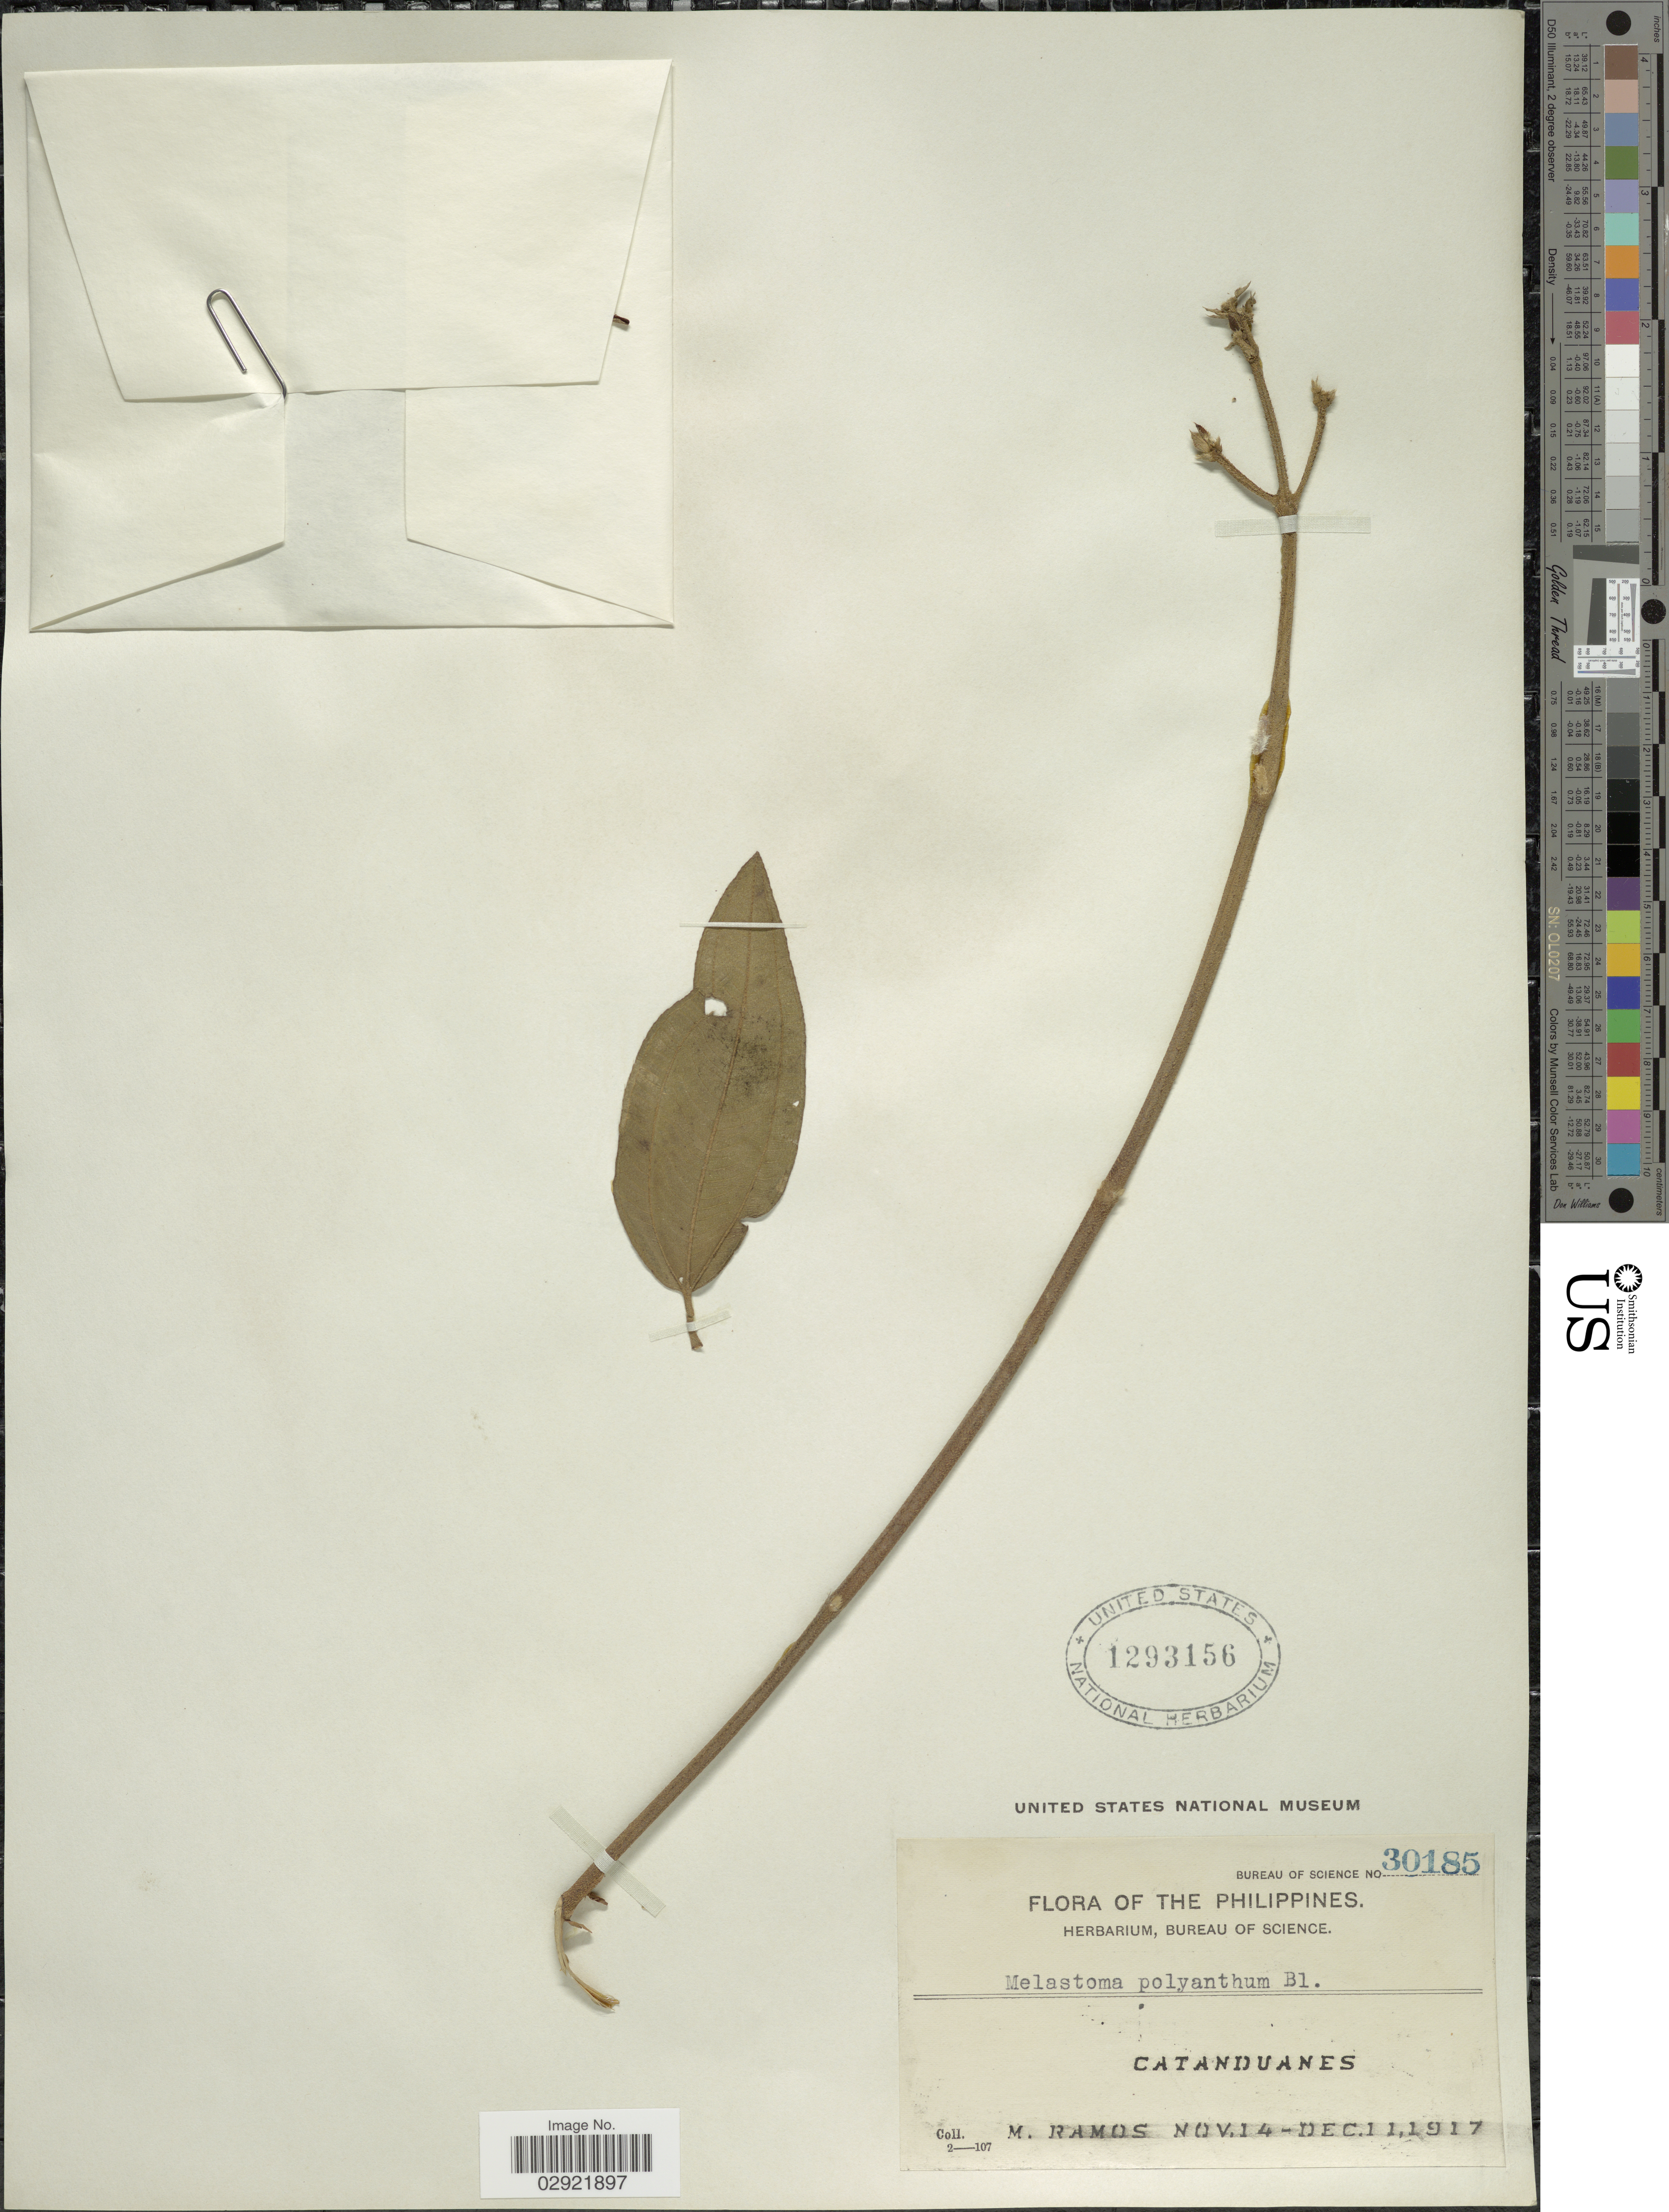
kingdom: Plantae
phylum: Tracheophyta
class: Magnoliopsida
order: Myrtales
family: Melastomataceae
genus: Melastoma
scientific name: Melastoma malabathricum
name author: L.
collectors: M. Ramos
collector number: Bureau of Science 30185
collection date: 1917-11-14/1917-12-11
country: Philippines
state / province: Bicol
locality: Catanduanes.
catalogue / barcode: US 1293156